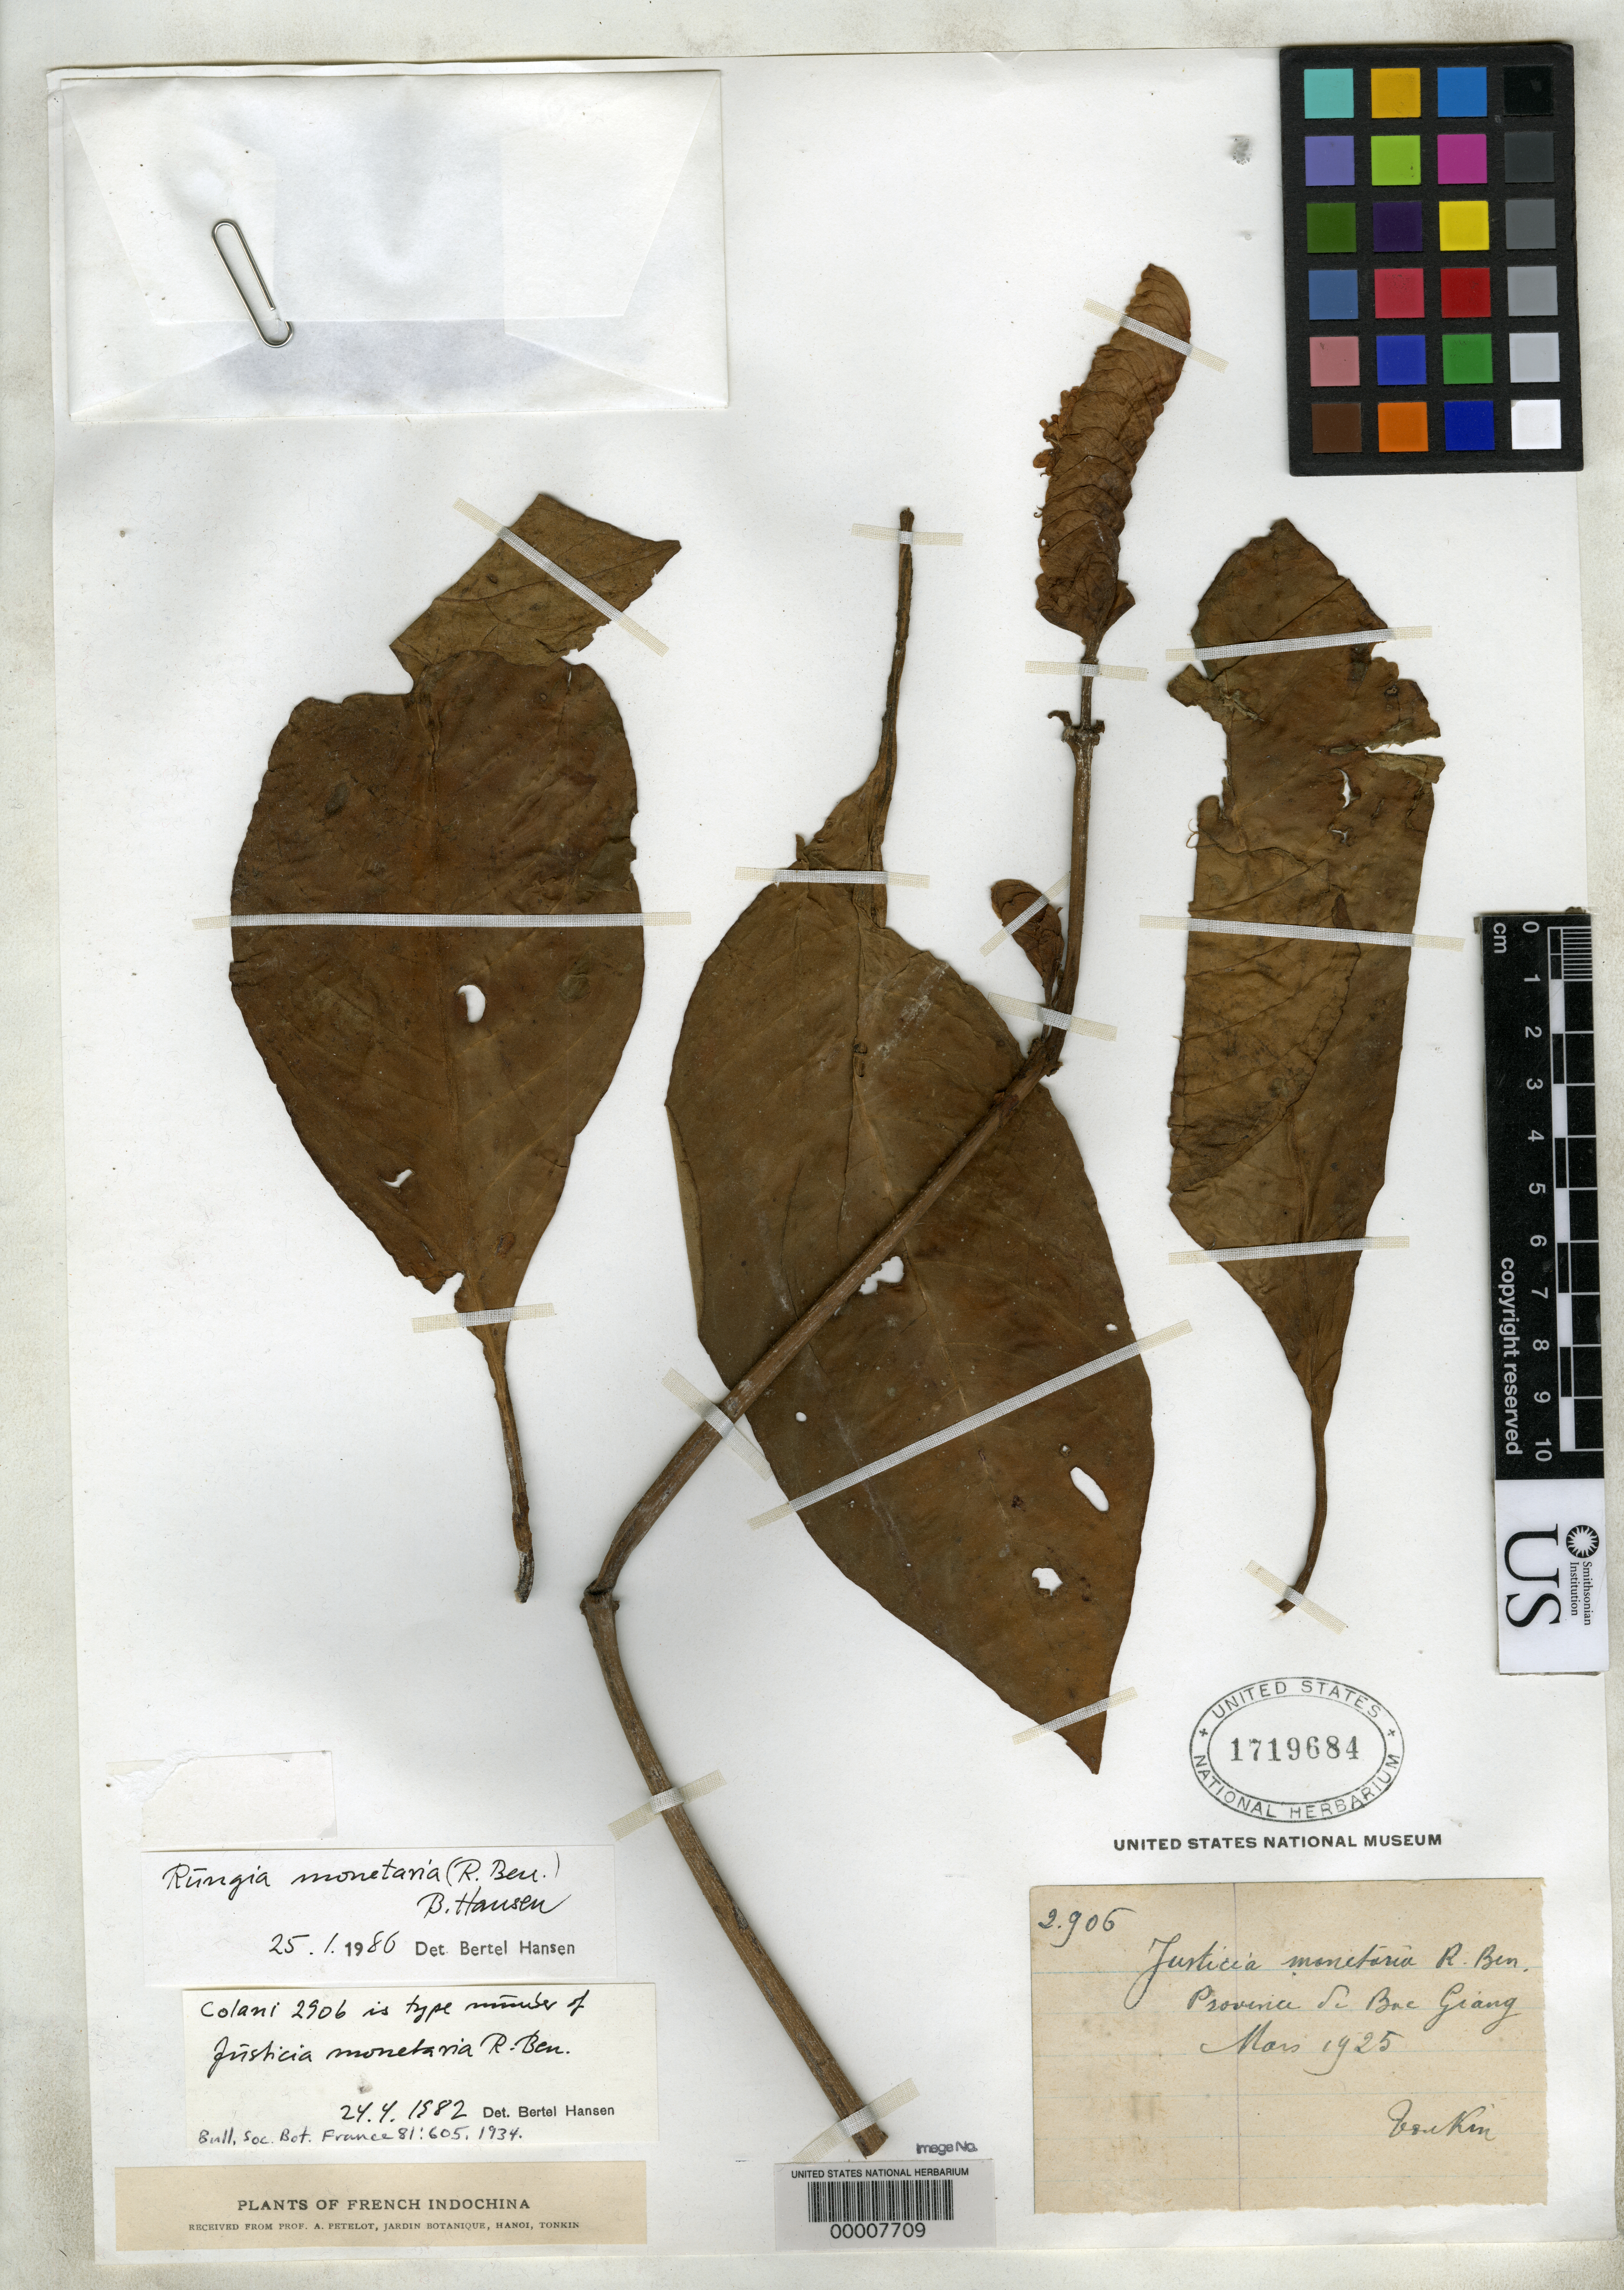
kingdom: Plantae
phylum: Tracheophyta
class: Magnoliopsida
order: Lamiales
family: Acanthaceae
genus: Justicia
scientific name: Justicia monetaria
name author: Benoist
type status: Holotype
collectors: E. Colani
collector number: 2906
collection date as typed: Mar 1925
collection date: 1925-03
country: Vietnam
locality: Bac Giang.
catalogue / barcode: US 1719684